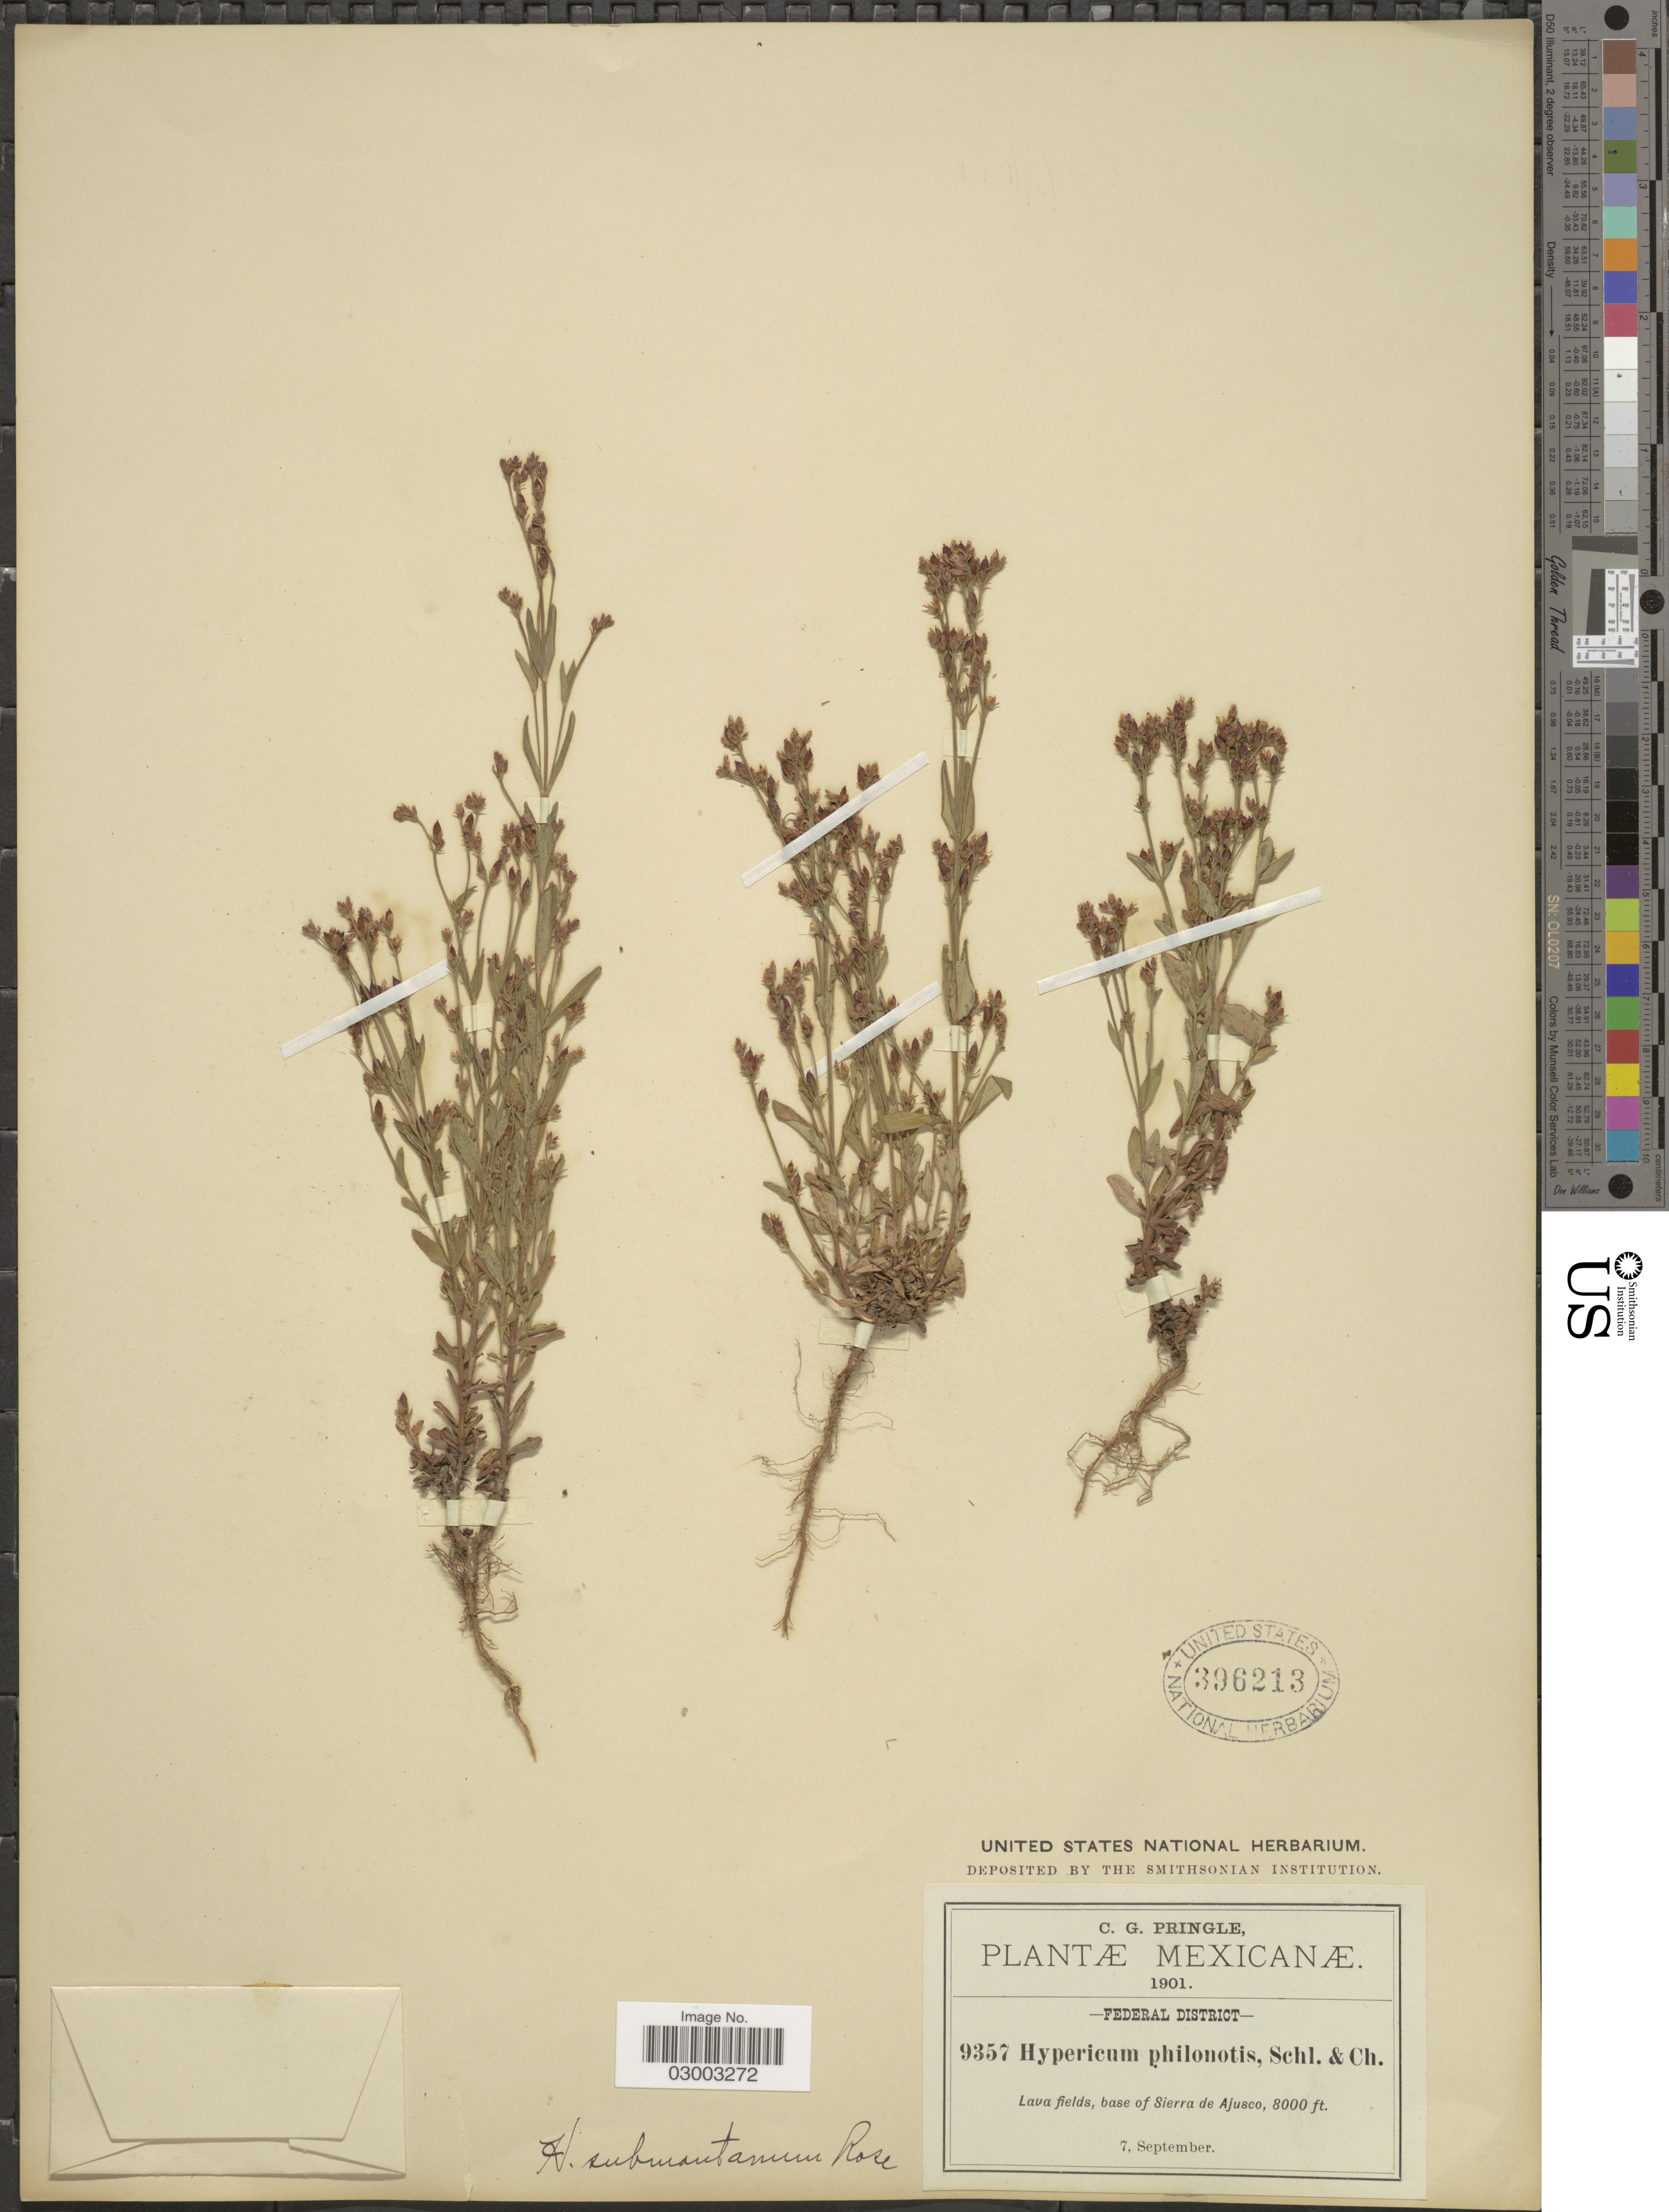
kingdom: Plantae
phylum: Tracheophyta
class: Magnoliopsida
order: Malpighiales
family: Hypericaceae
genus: Hypericum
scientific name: Hypericum philonotis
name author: Schltdl. & Cham.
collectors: C. G. Pringle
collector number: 9357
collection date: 1901-09-07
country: Mexico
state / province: Distrito Federal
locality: Federal District. Lava fields, base of Sierra de Ajusco.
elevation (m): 2438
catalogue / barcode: US 396213